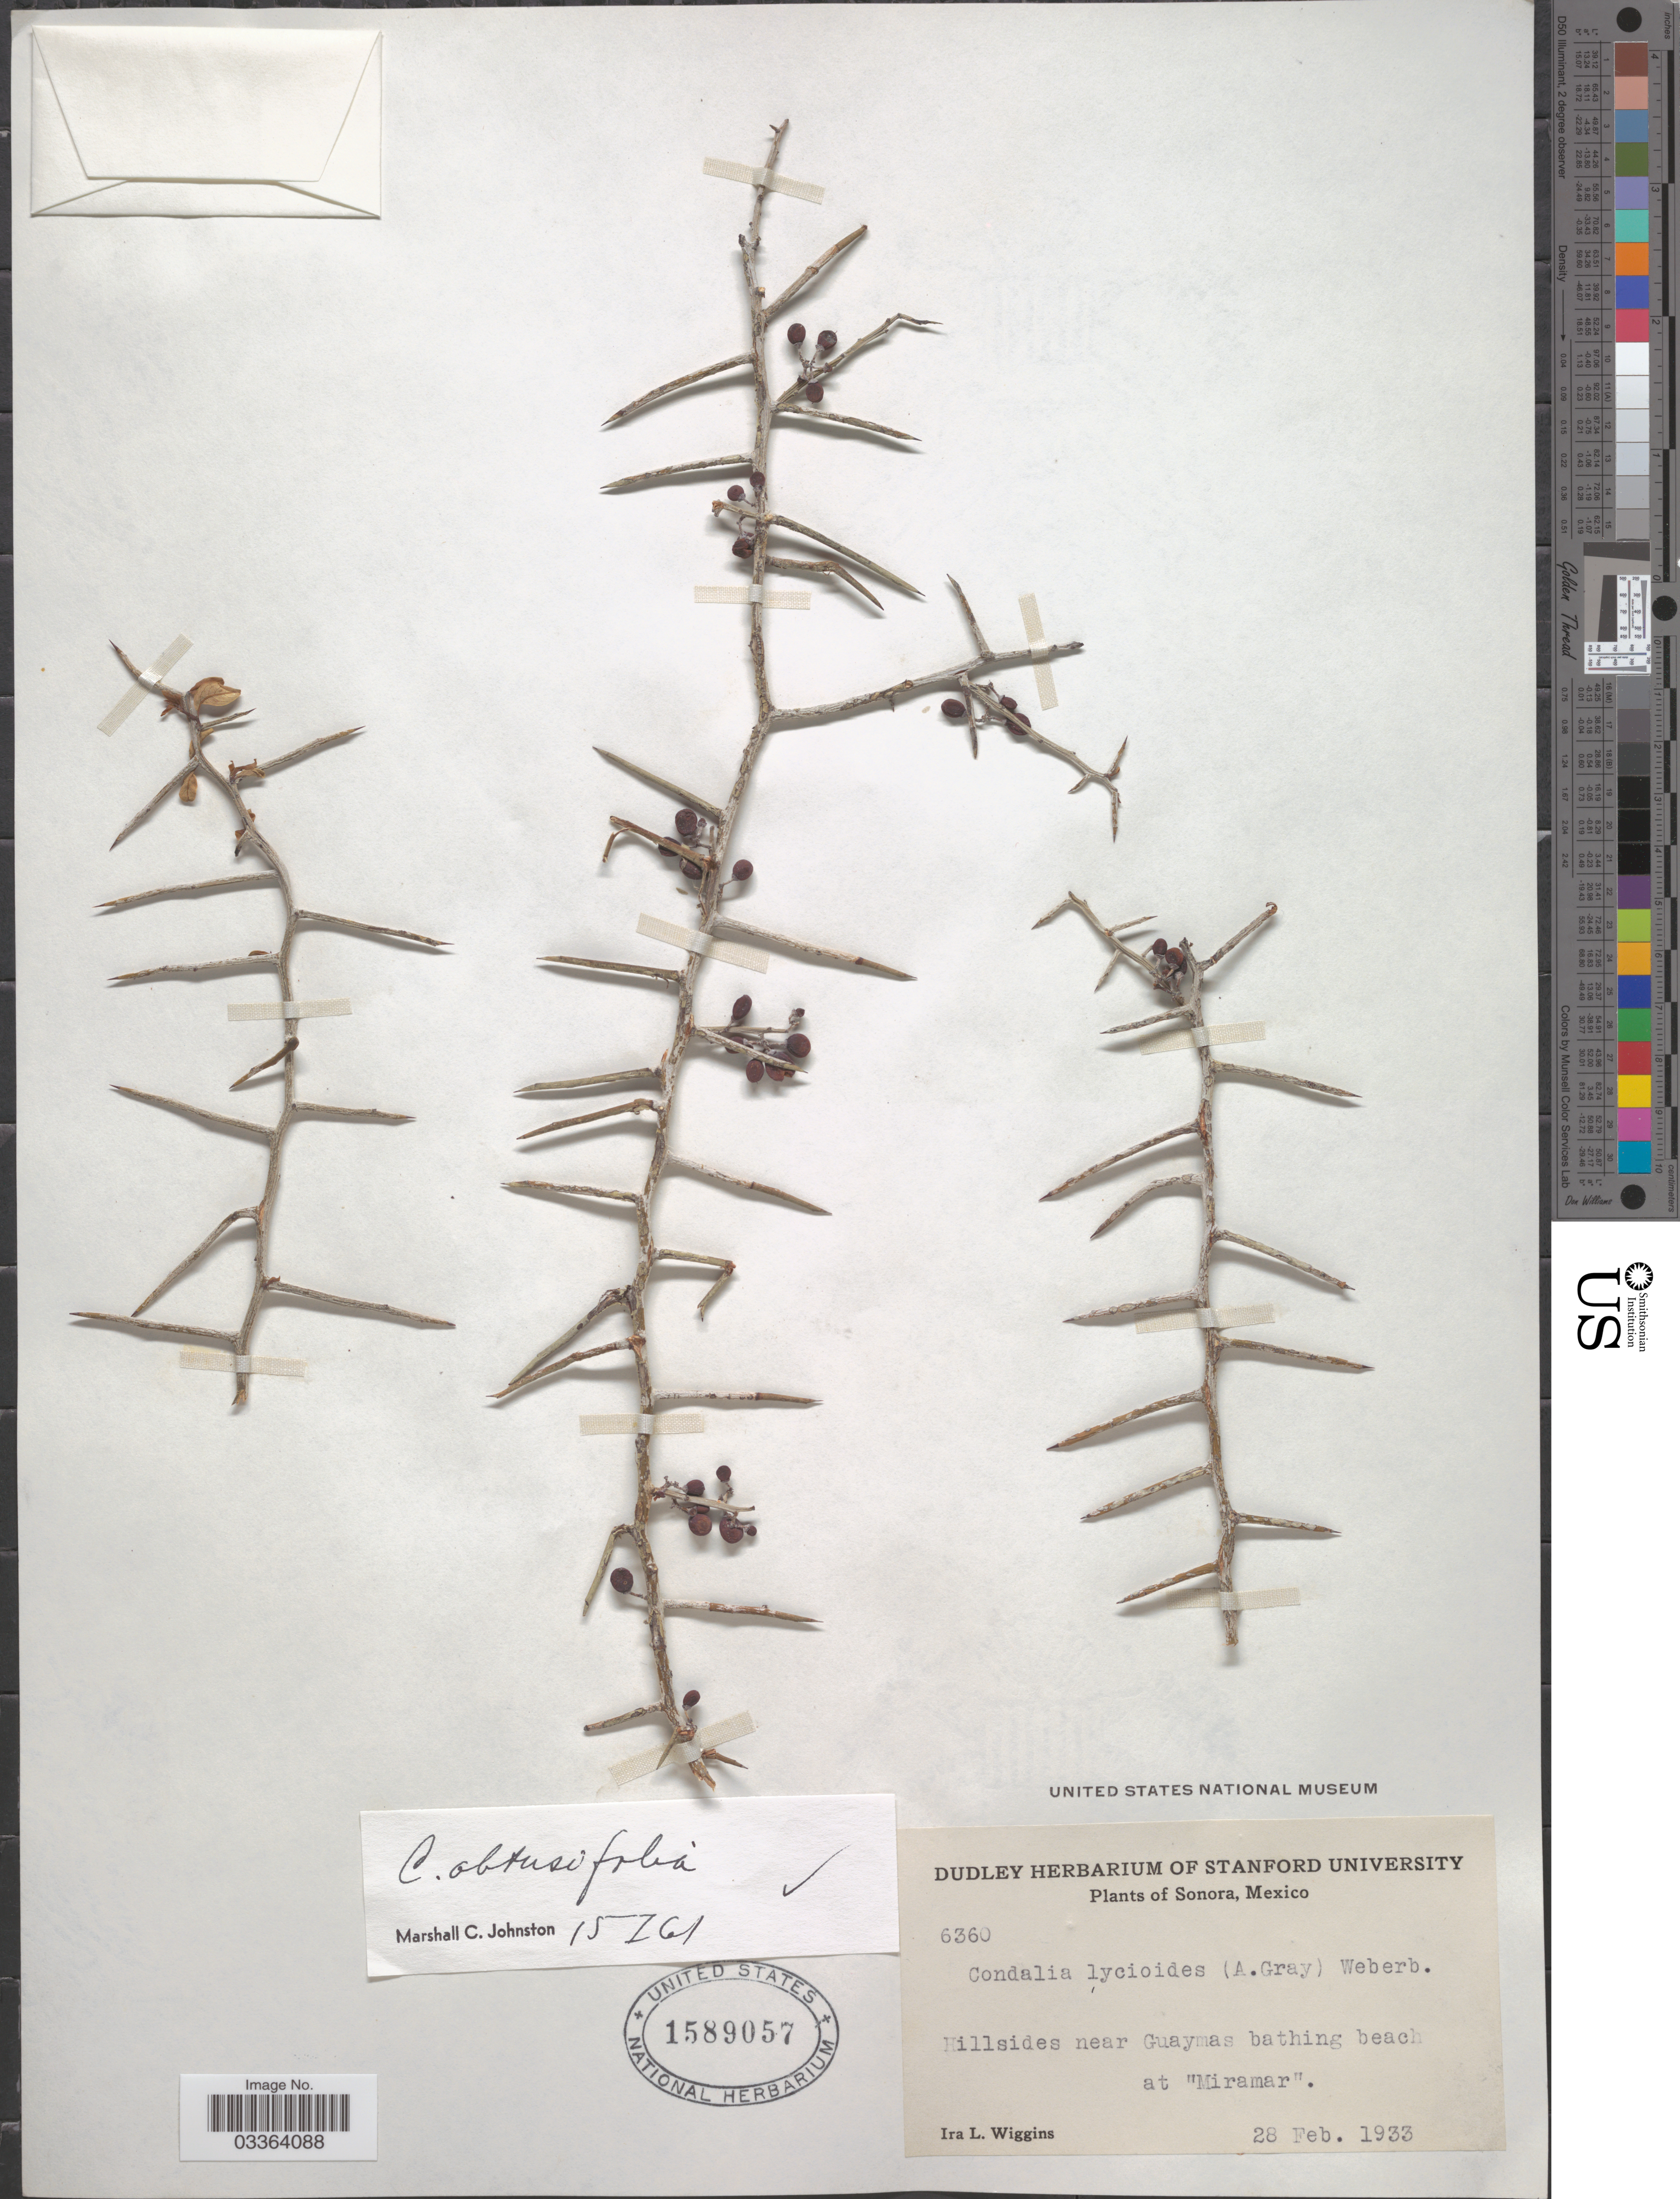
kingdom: Plantae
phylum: Tracheophyta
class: Magnoliopsida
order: Rosales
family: Rhamnaceae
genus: Sarcomphalus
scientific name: Sarcomphalus obtusifolius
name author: (Hook. ex Torr. & A. Gray) Hauenschild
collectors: I. L. Wiggins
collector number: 6360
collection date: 1933-02-28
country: Mexico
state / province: Sonora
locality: Hillsides near Guaymas bathing beach at "Miramar".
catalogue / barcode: US 1589057